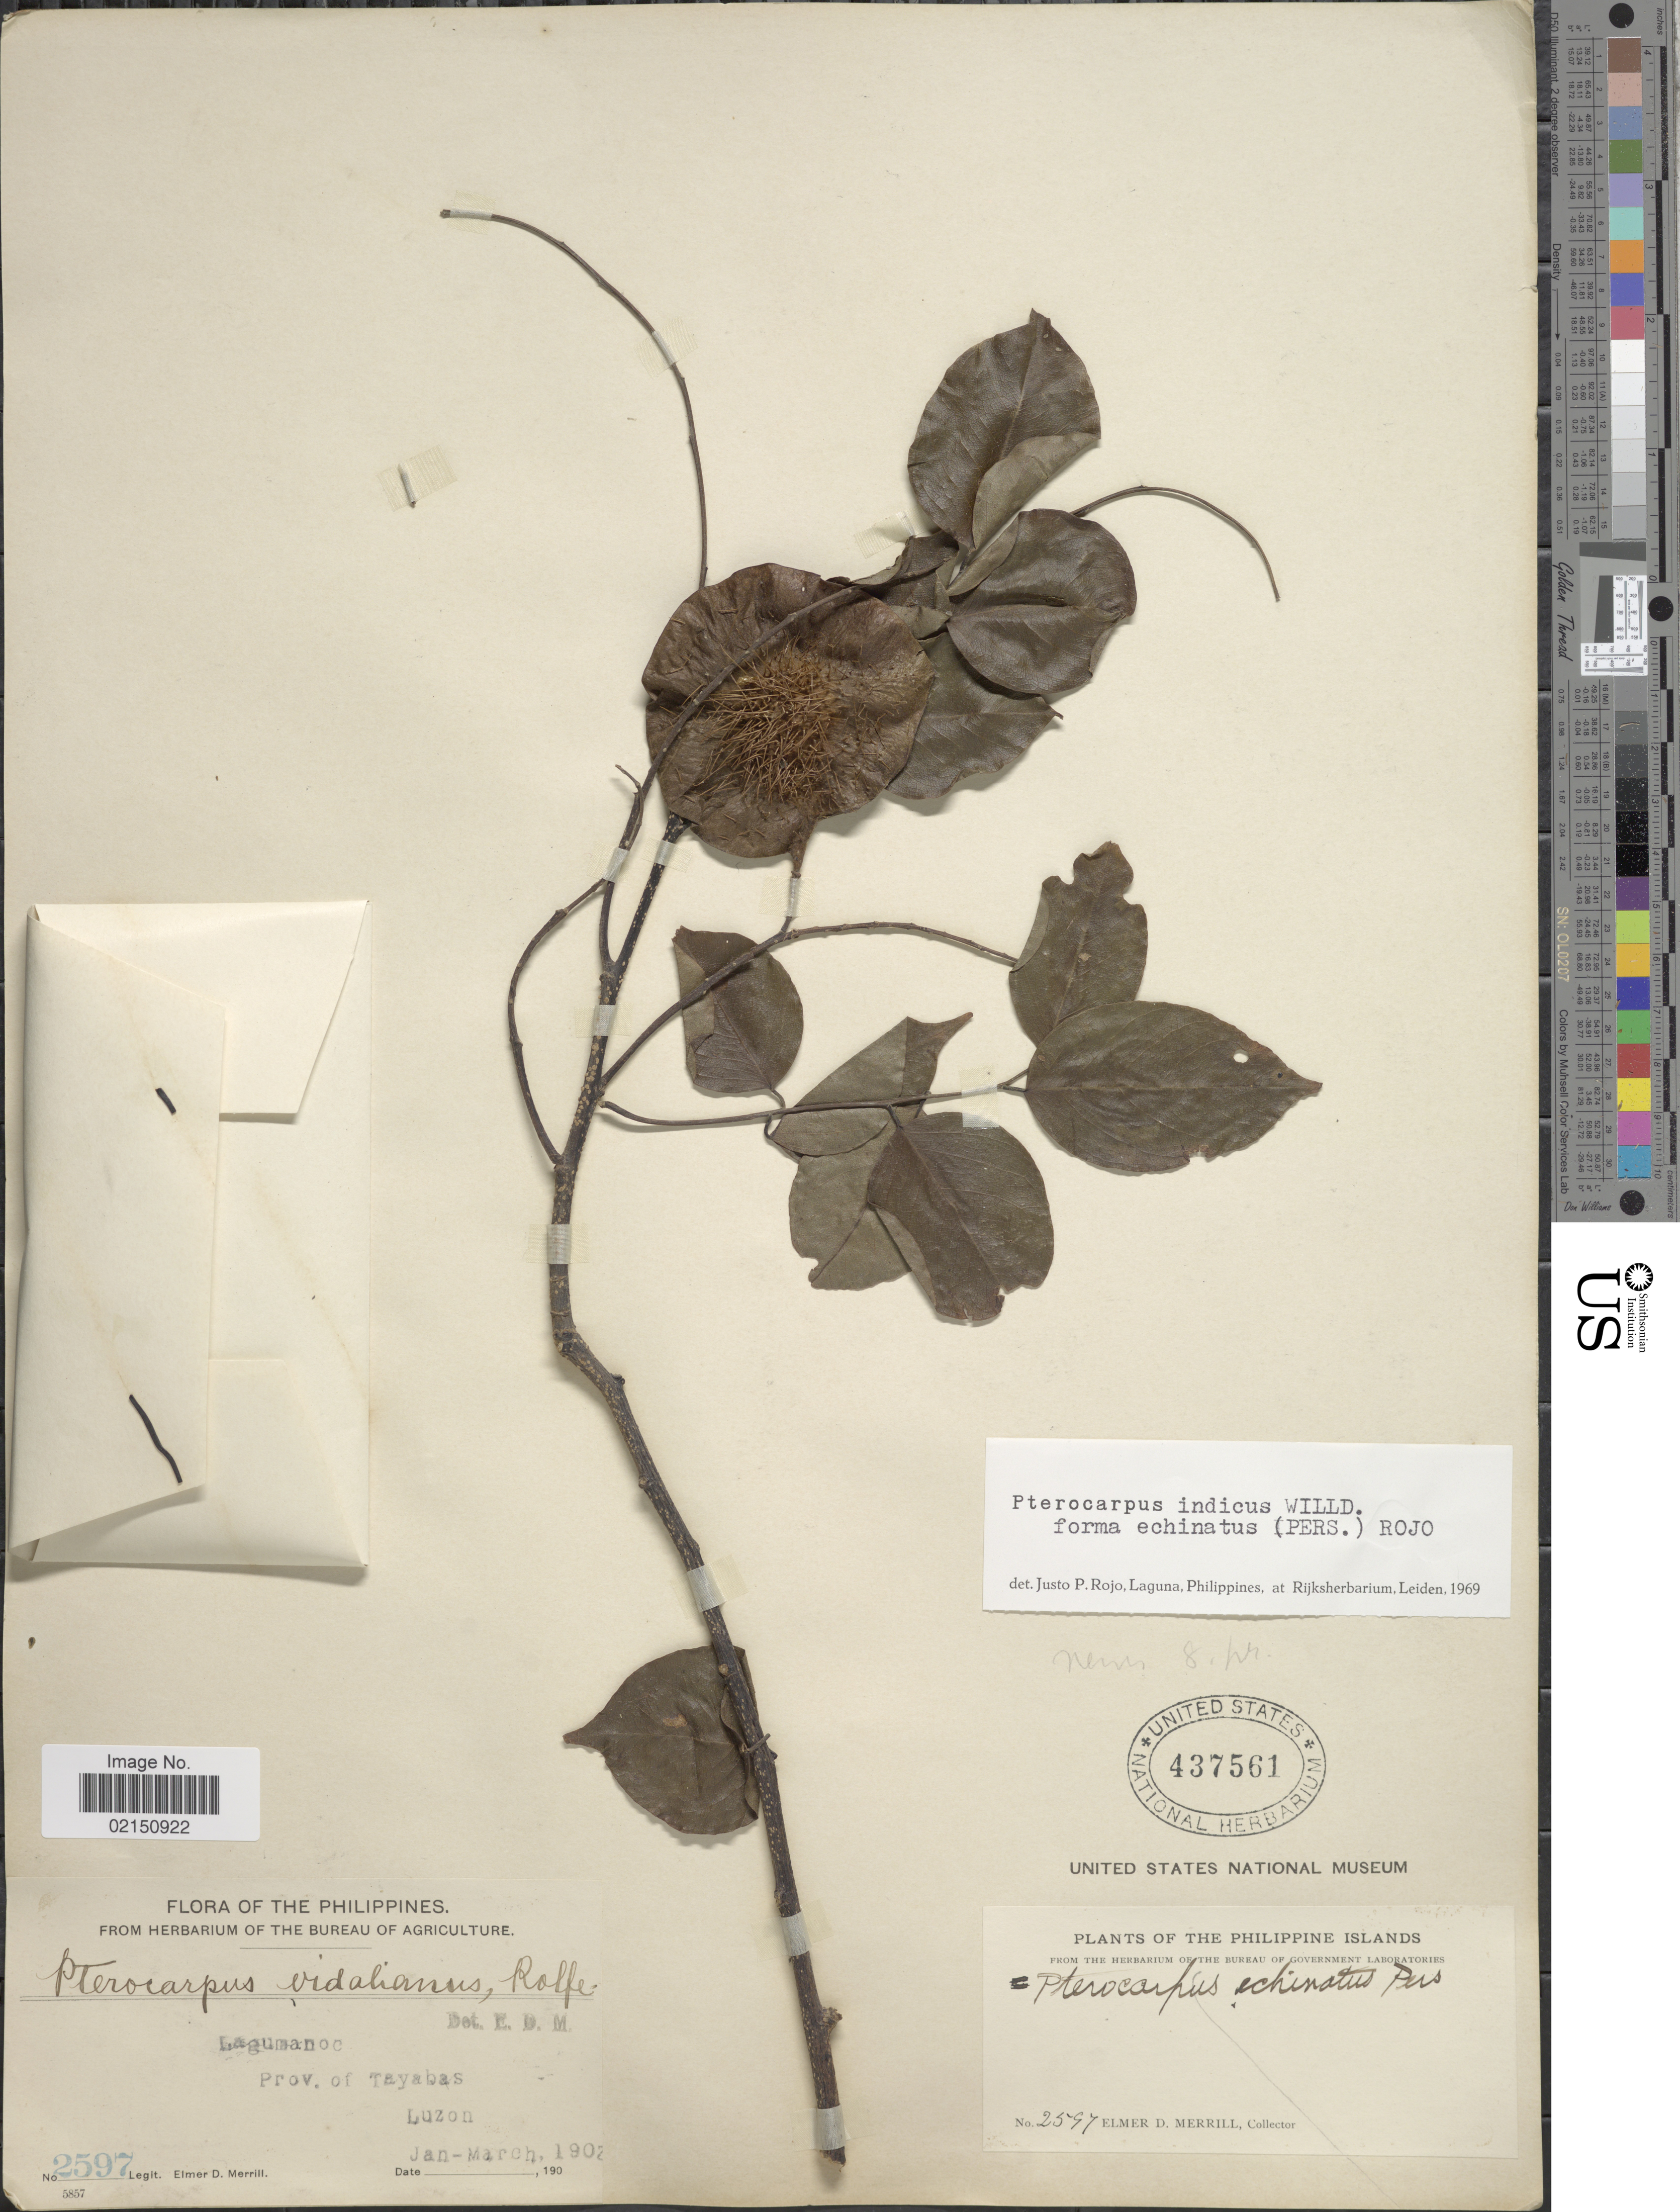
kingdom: Plantae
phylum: Tracheophyta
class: Magnoliopsida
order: Fabales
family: Fabaceae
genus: Pterocarpus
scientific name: Pterocarpus echinatus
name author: Pers.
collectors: E. D. Merrill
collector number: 2597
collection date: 1907-01/1907-03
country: Philippines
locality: The Philippine Islands, Lagumanoc, Prov. of Tayabas, Luzon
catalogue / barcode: US 437561